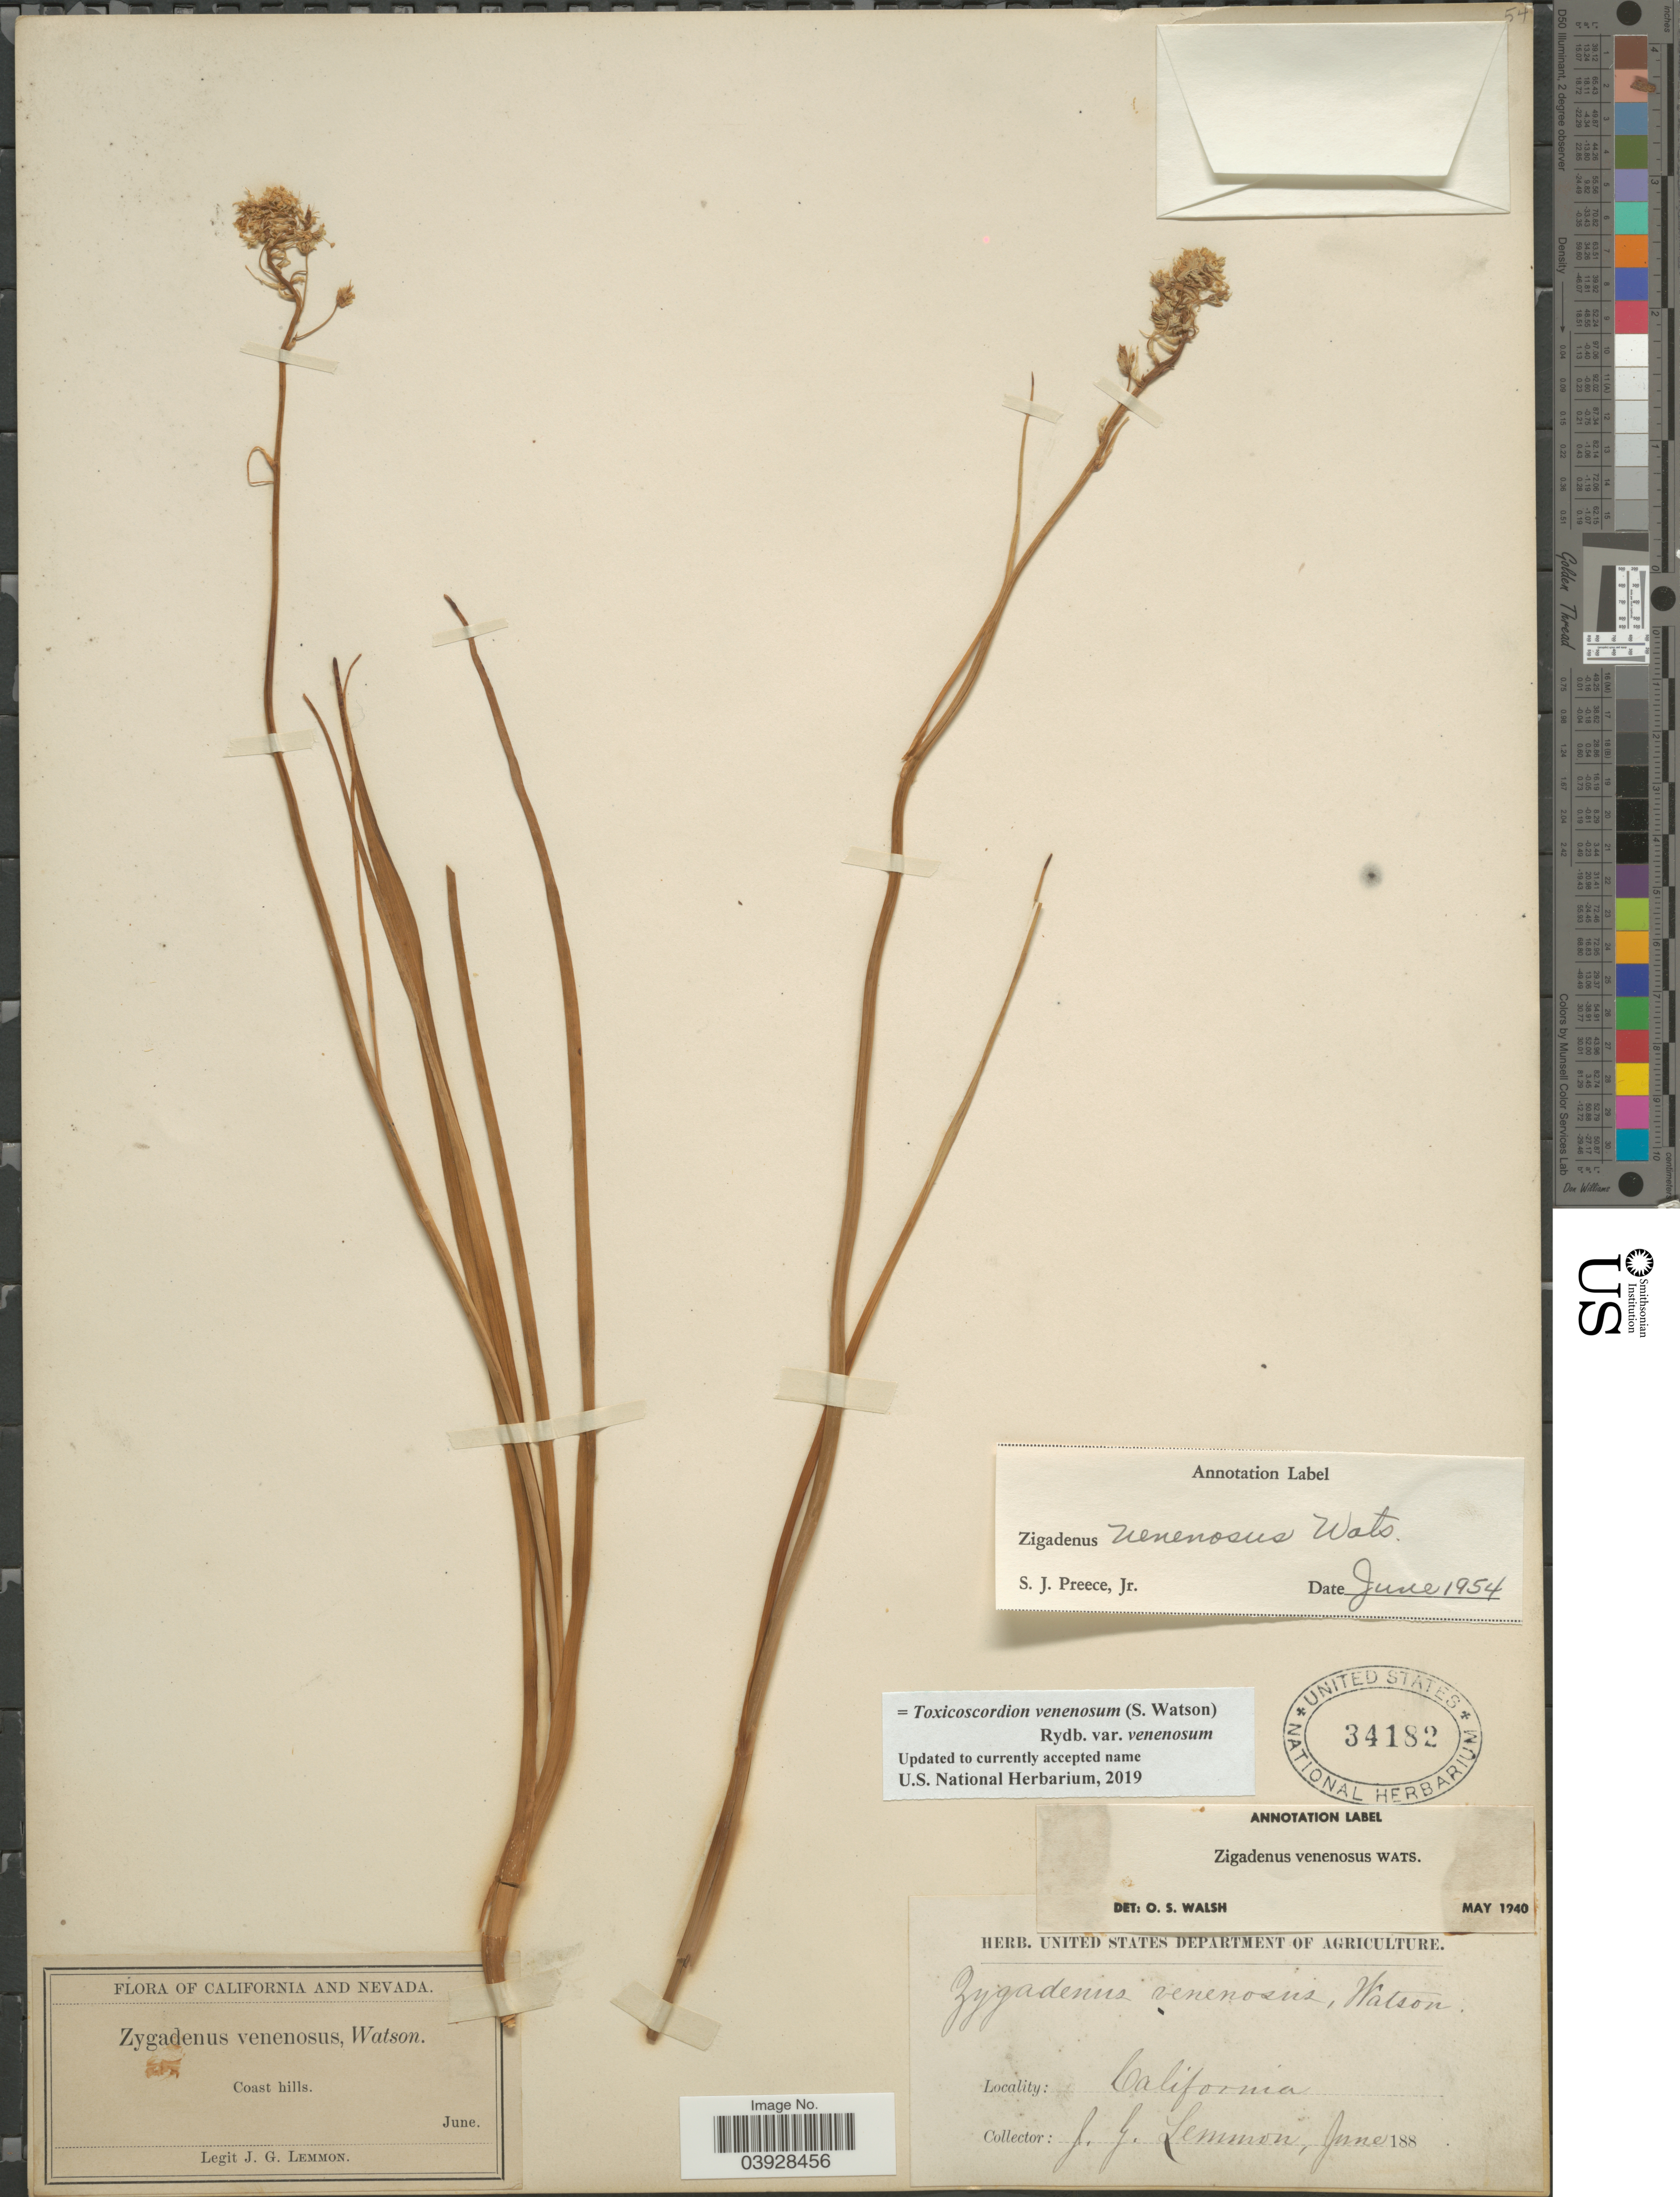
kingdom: Plantae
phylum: Tracheophyta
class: Liliopsida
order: Liliales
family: Melanthiaceae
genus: Toxicoscordion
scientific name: Toxicoscordion venenosum var. gramineum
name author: (Rydb.) Brasher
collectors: J. Lemmon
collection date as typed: June 188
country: United States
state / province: California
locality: Coast hills.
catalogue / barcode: US 34182